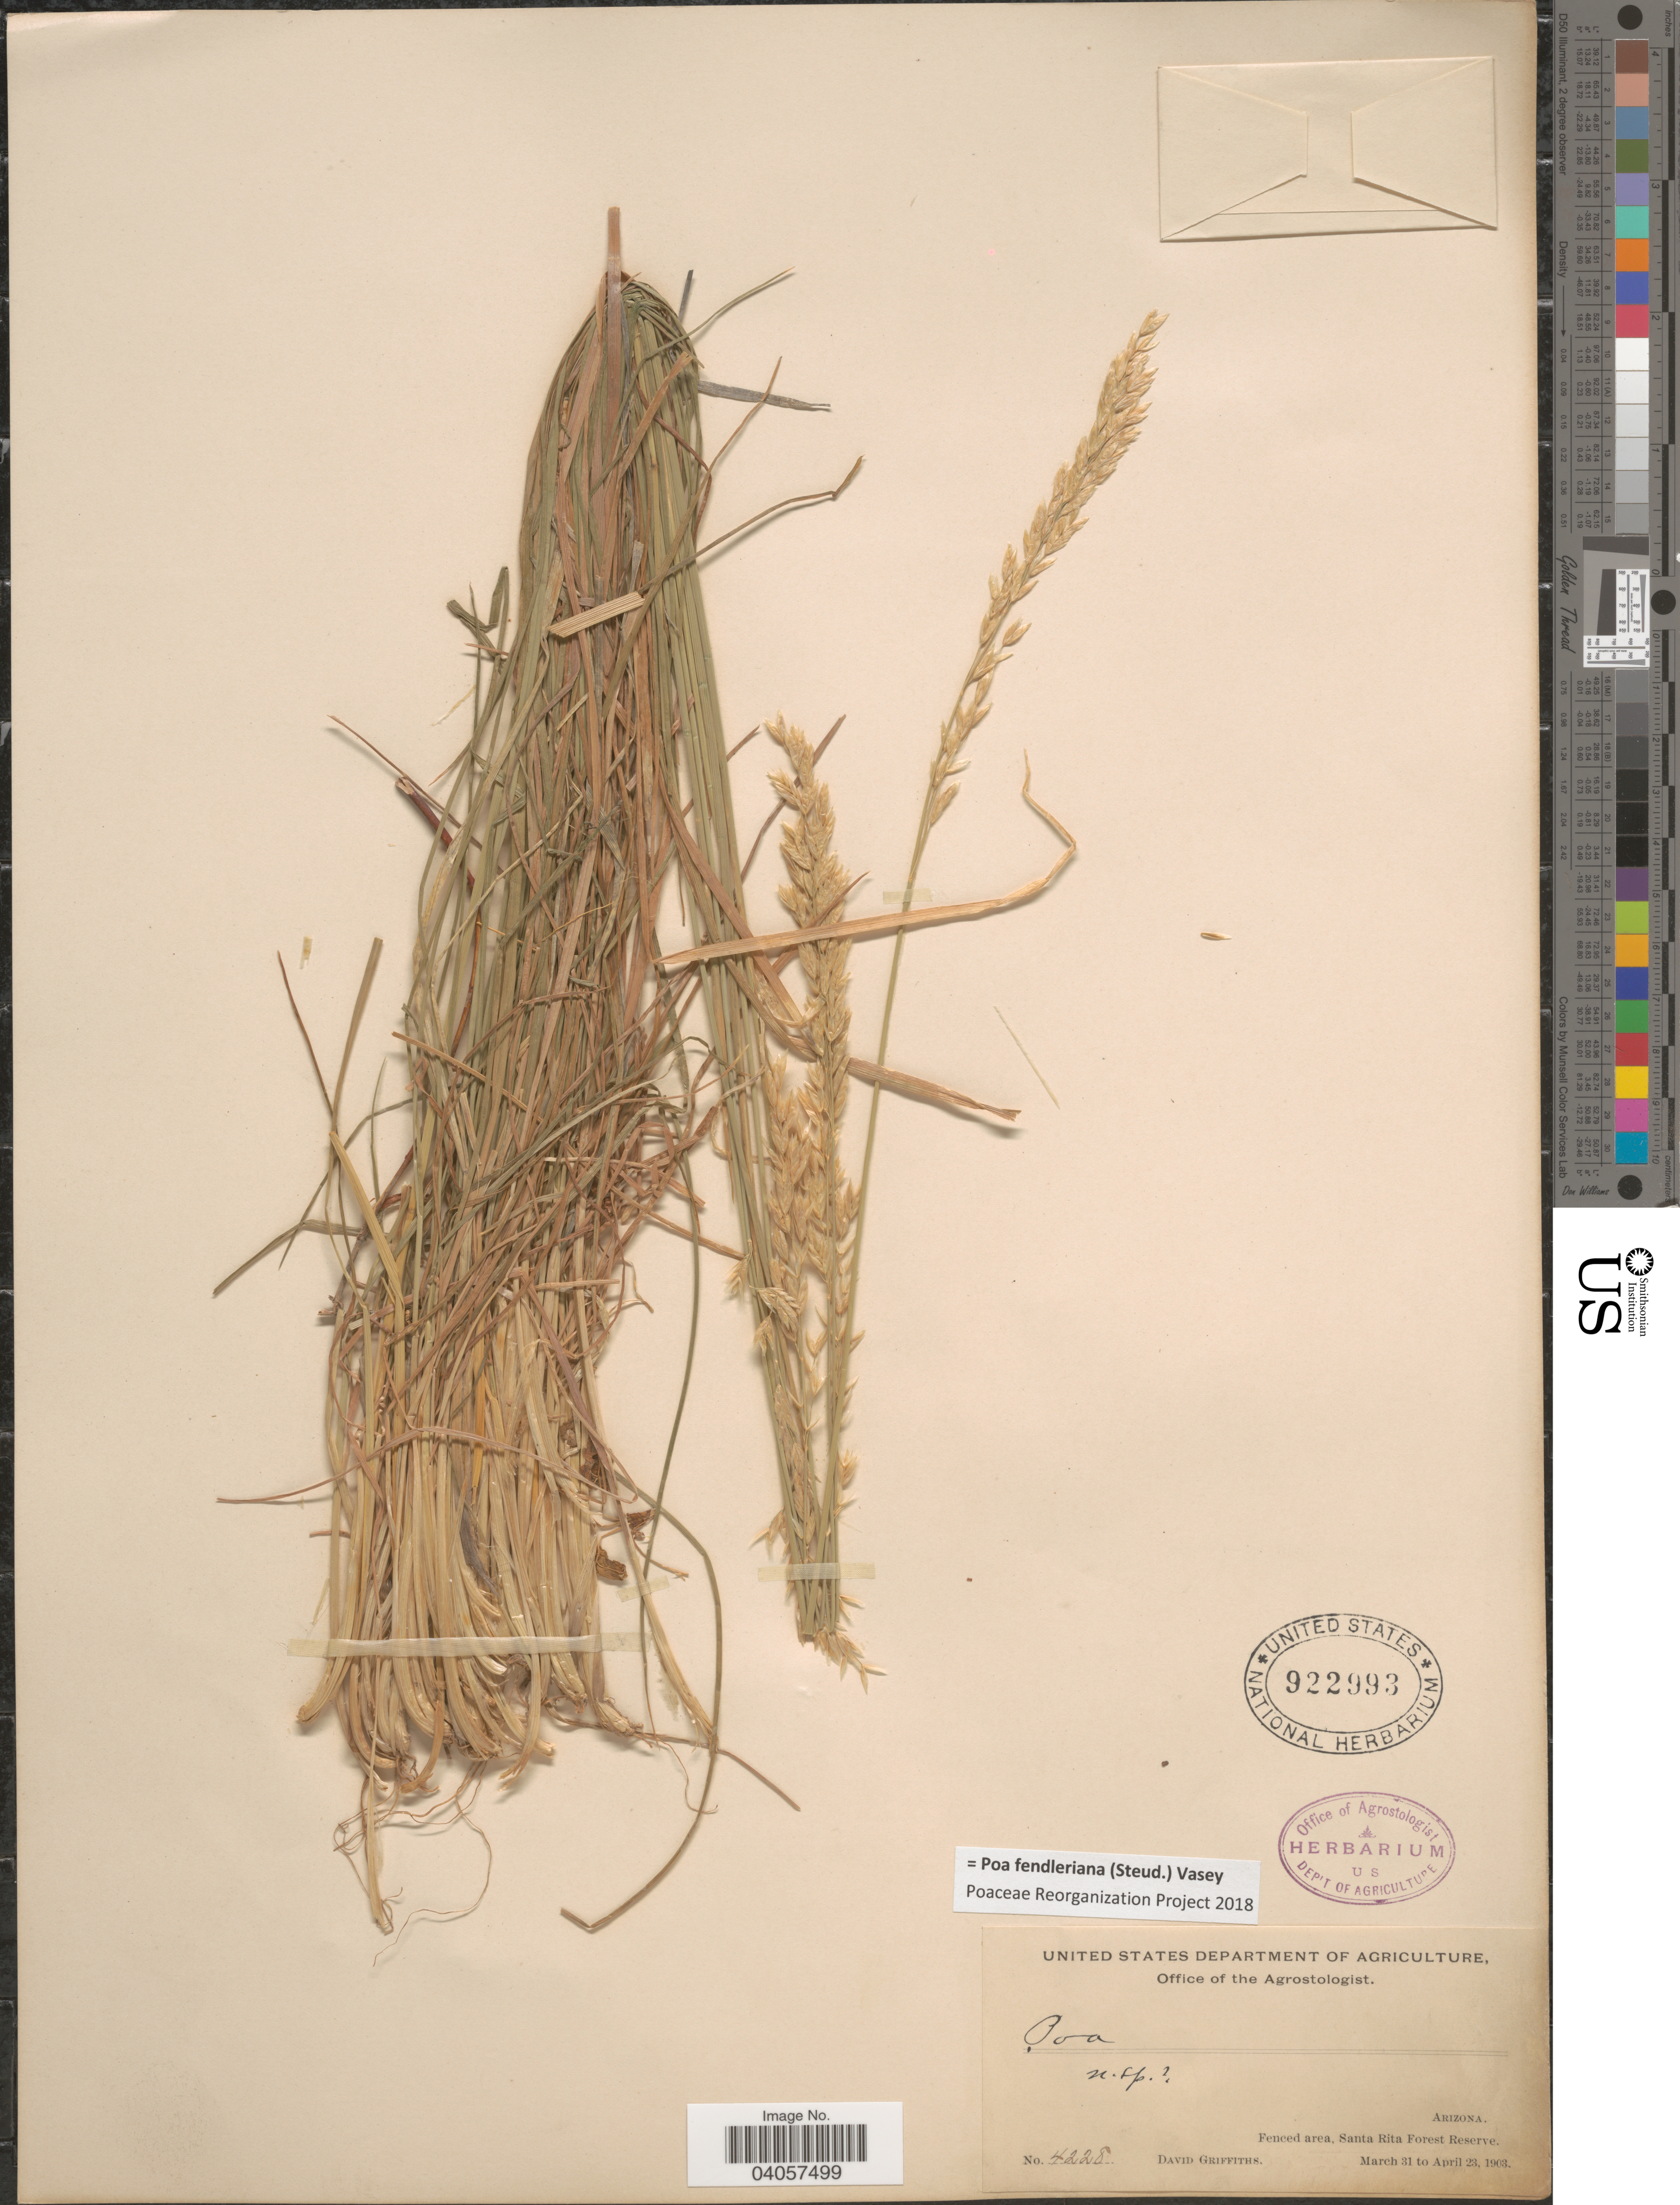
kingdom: Plantae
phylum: Tracheophyta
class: Liliopsida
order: Poales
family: Poaceae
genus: Poa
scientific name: Poa fendleriana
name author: (Steud.) Vasey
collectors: D. Griffiths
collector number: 4228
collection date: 1903-03-31/1903-04-23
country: United States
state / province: Arizona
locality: Fenced area, Santa Rita Forest Reserve.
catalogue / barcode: US 922993